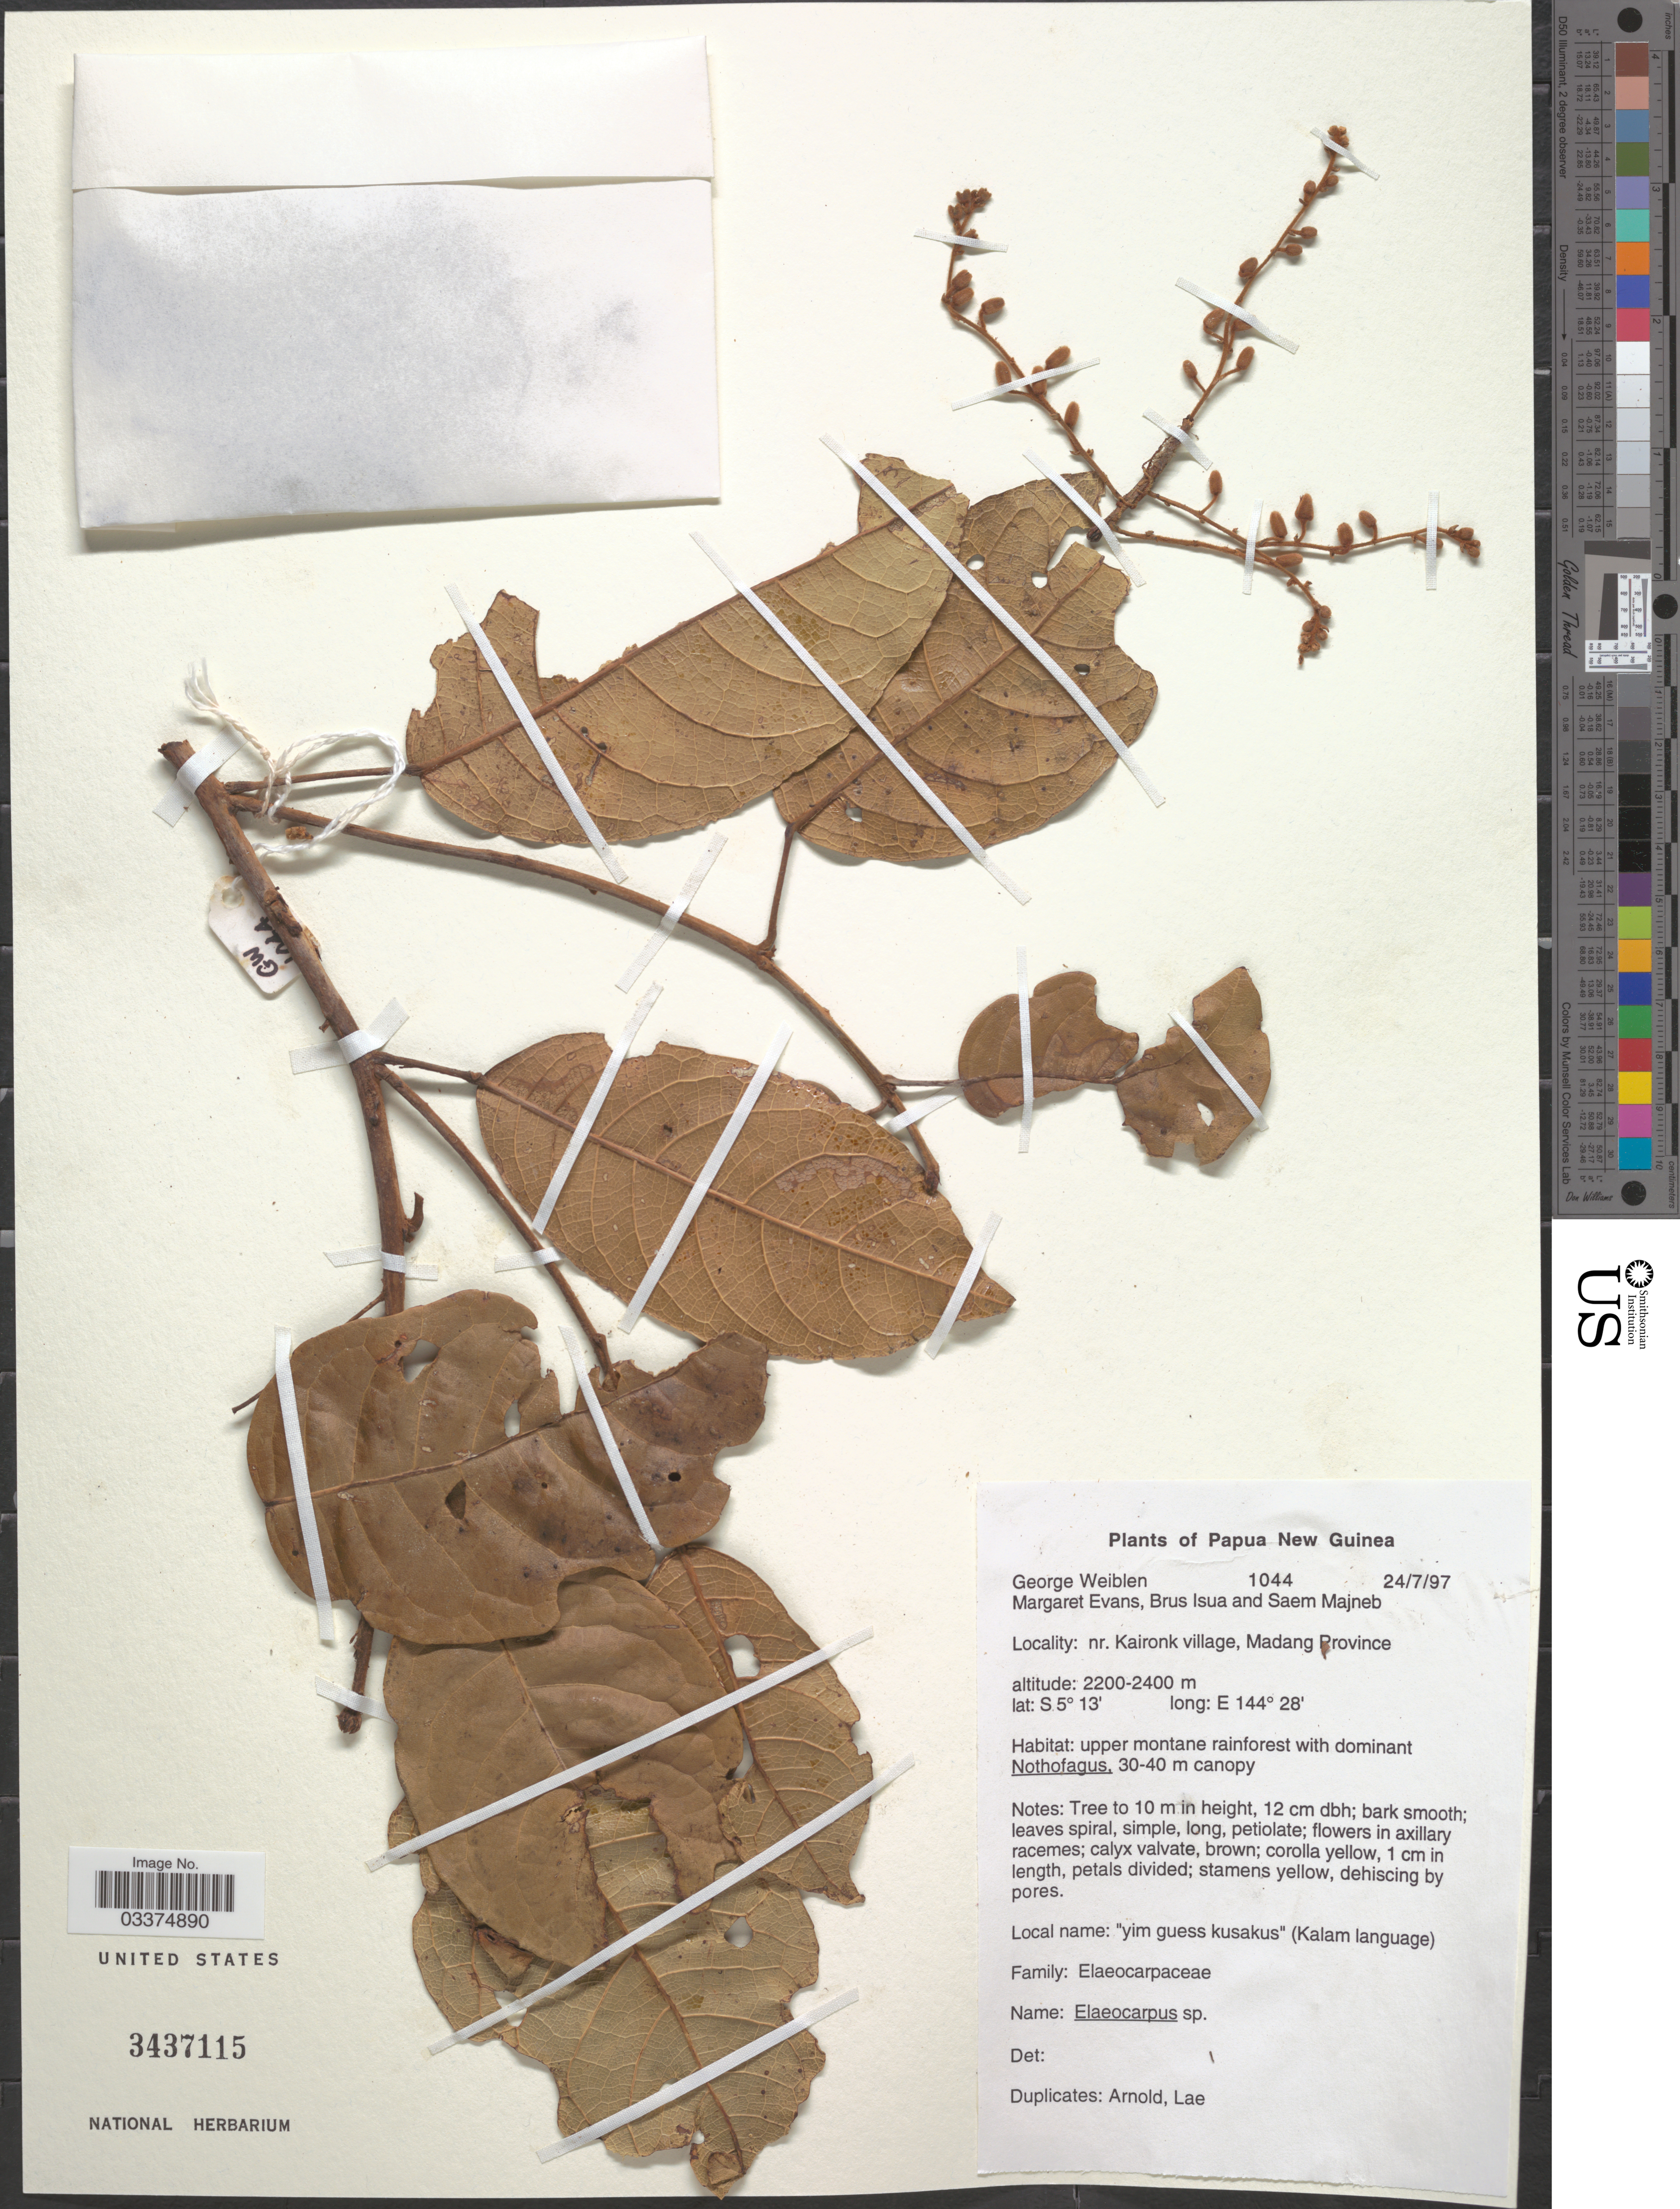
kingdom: Plantae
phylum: Tracheophyta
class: Magnoliopsida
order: Oxalidales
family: Elaeocarpaceae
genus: Elaeocarpus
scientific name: Elaeocarpus sp.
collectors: G. D. Weiblen, M. Evans, B. Isua & S. Majneb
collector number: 1044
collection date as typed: Transcribed d/m/y: 24/7/97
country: Papua New Guinea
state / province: Madang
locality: Nr. Kaironk village.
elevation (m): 2200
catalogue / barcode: US 3437115